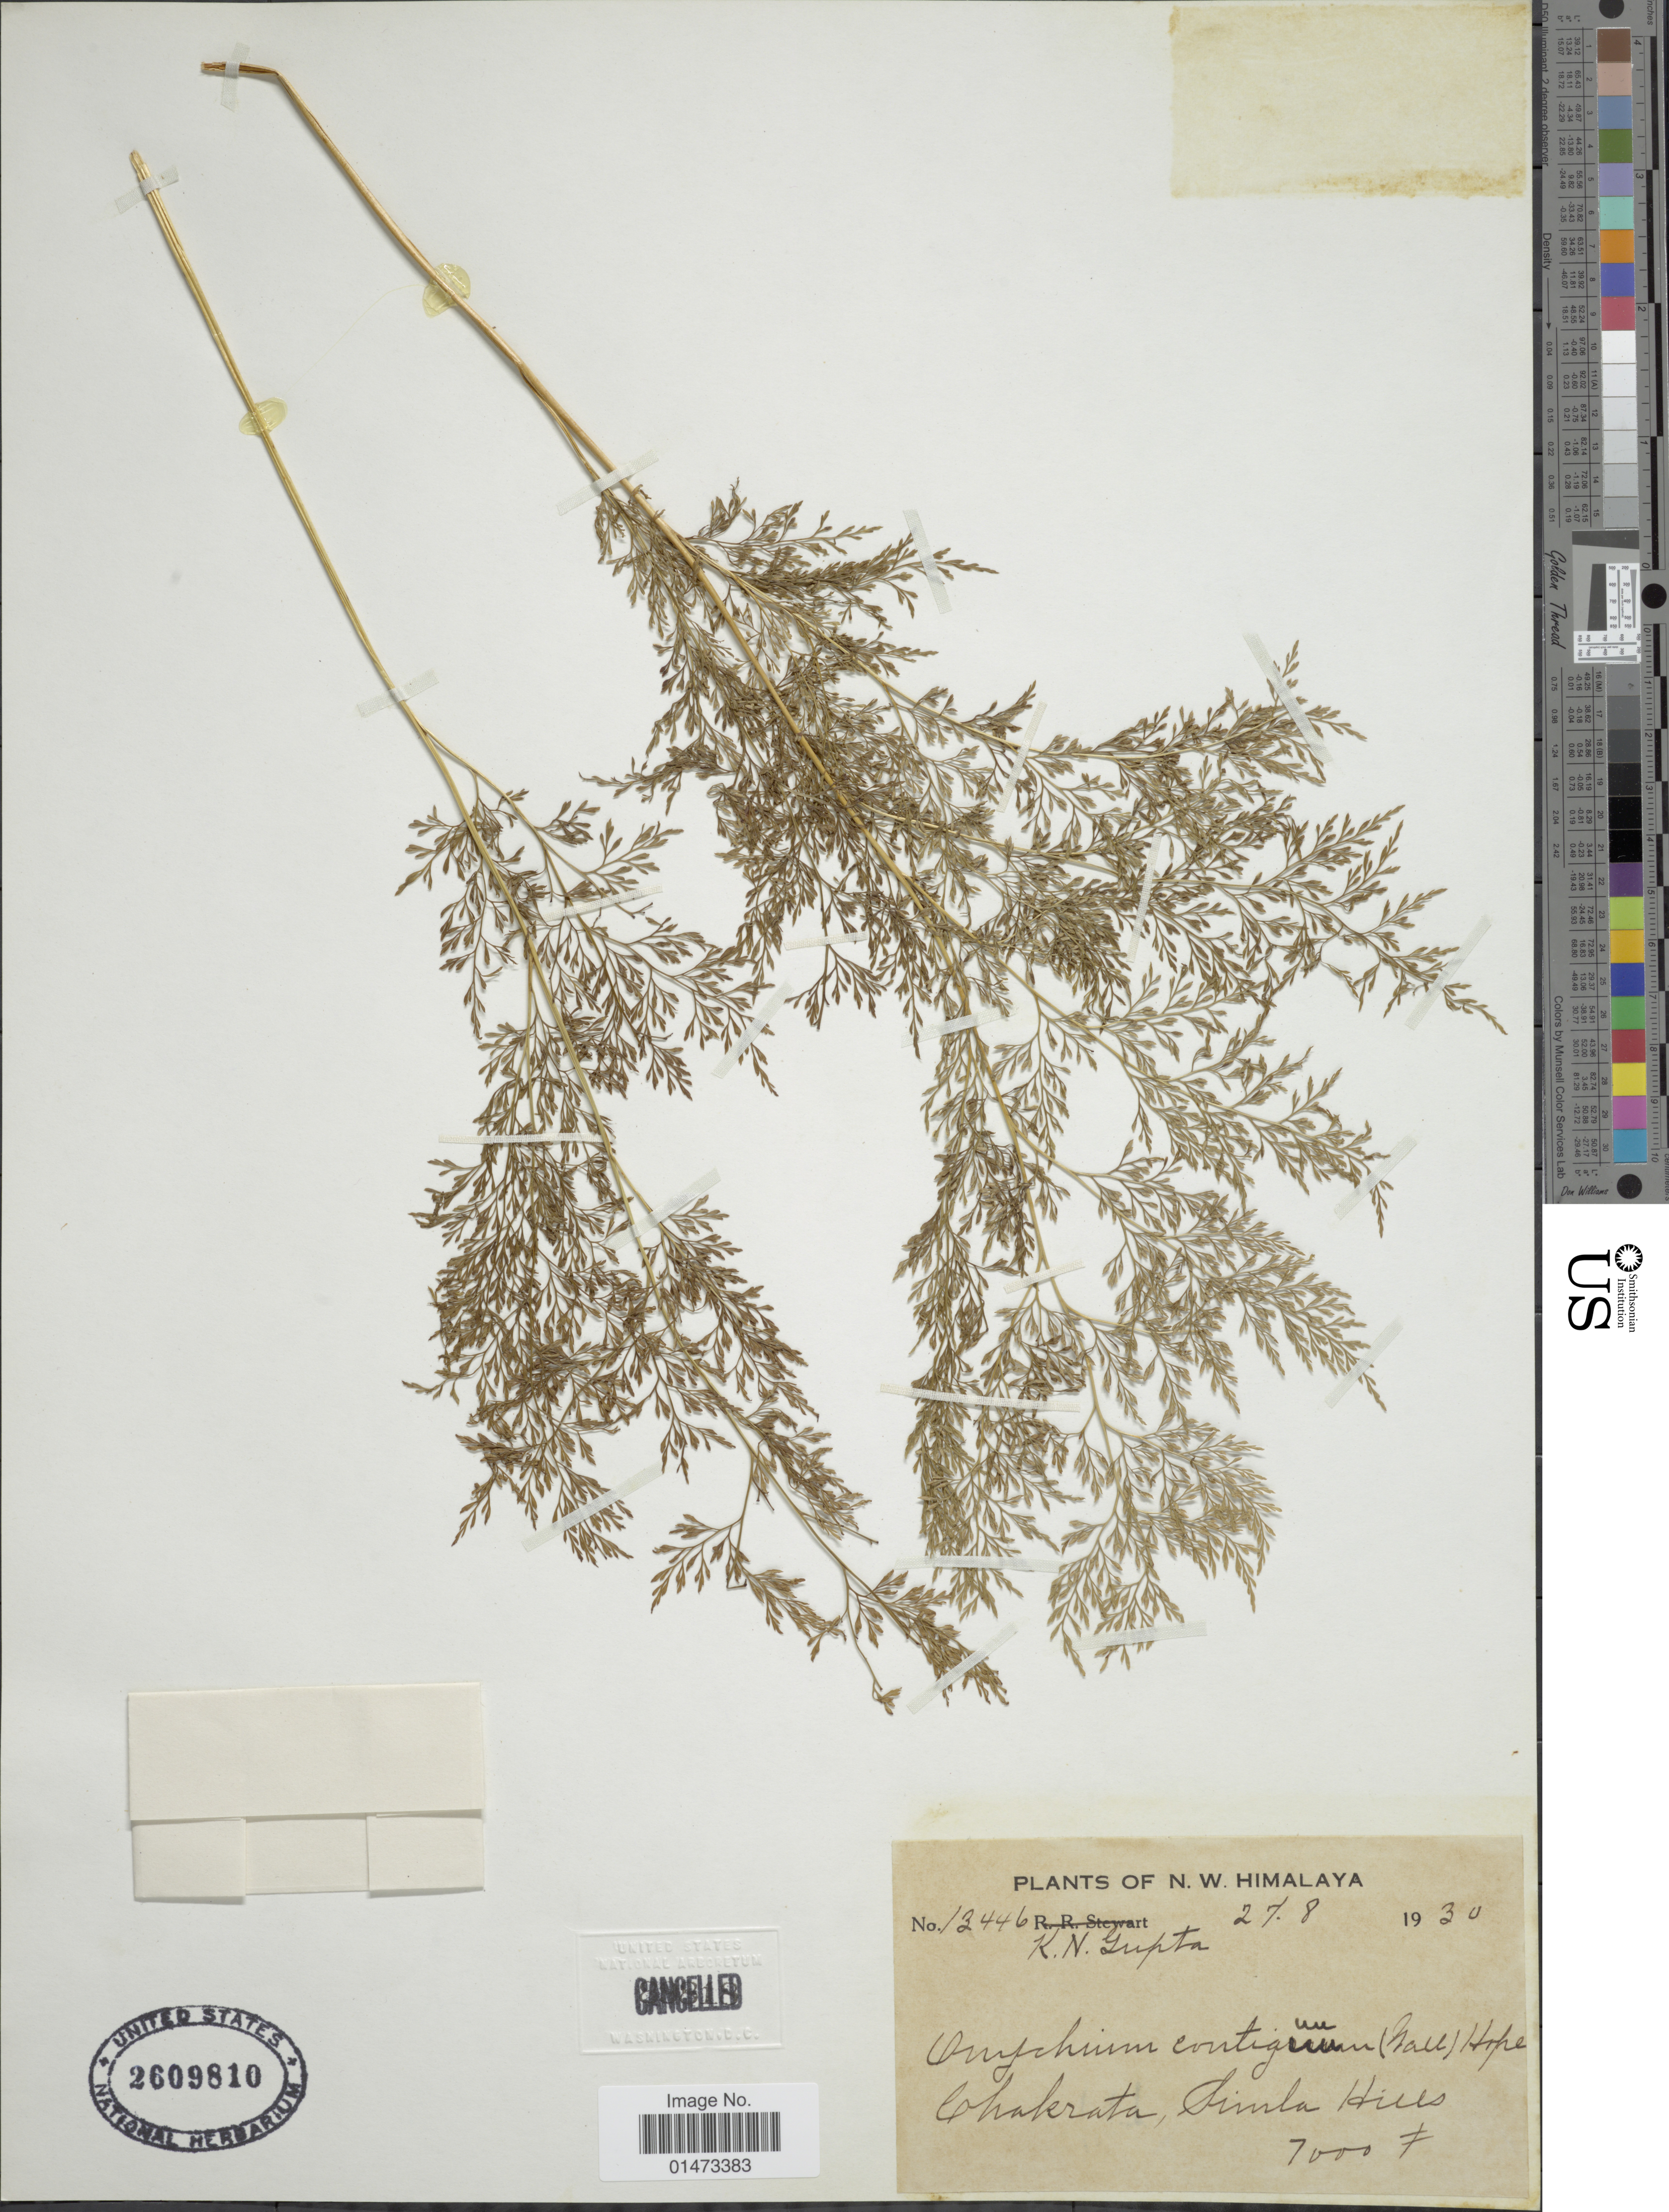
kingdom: Plantae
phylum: Tracheophyta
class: Polypodiopsida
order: Polypodiales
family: Pteridaceae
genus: Onychium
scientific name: Onychium contiguum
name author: Wall. ex C. Hope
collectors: K. Gupta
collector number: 13446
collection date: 1930-08-27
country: India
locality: N.W. Himalaya, Chakrata, Simla Hills.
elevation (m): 2134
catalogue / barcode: US 2609810